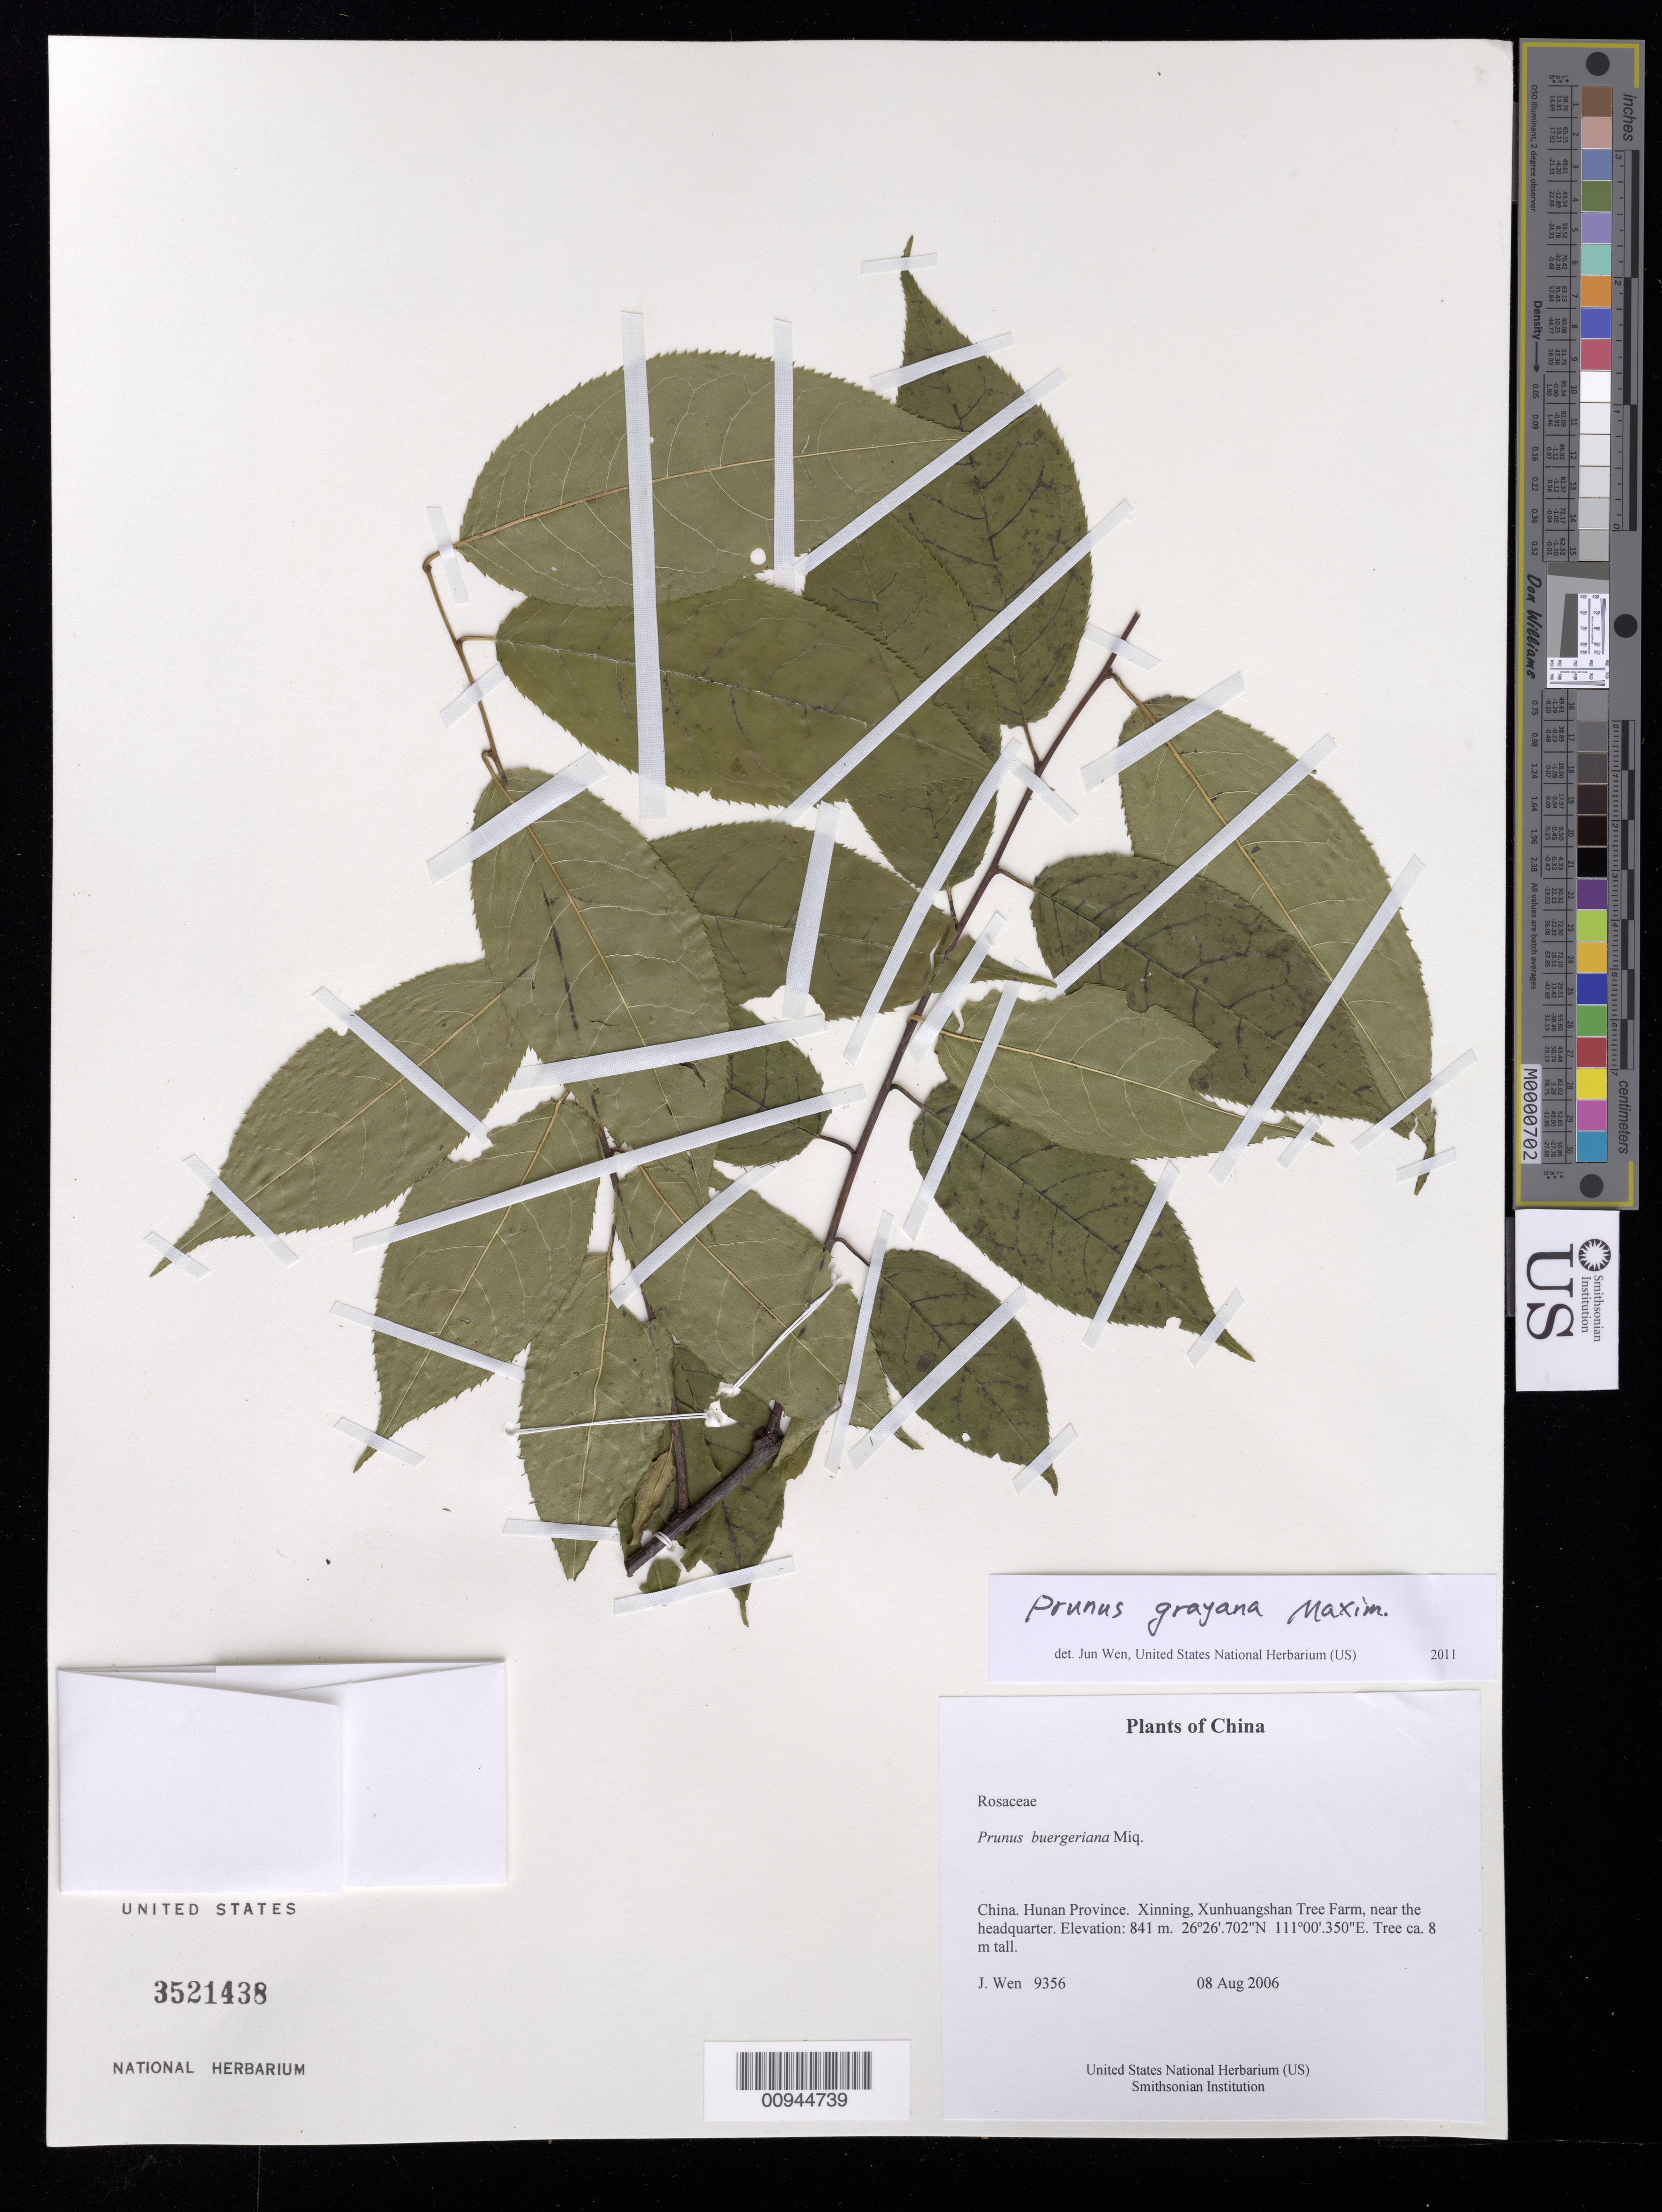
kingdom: Plantae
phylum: Tracheophyta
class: Magnoliopsida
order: Rosales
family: Rosaceae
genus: Prunus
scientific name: Prunus buergeriana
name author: Miq.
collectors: J. Wen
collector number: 9356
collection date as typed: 08 Aug 2006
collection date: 2006-08-08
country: China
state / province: Hunan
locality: Xinning, Xunhuangshan Tree Farm, near the headquarter.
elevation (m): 841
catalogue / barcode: US 3521438